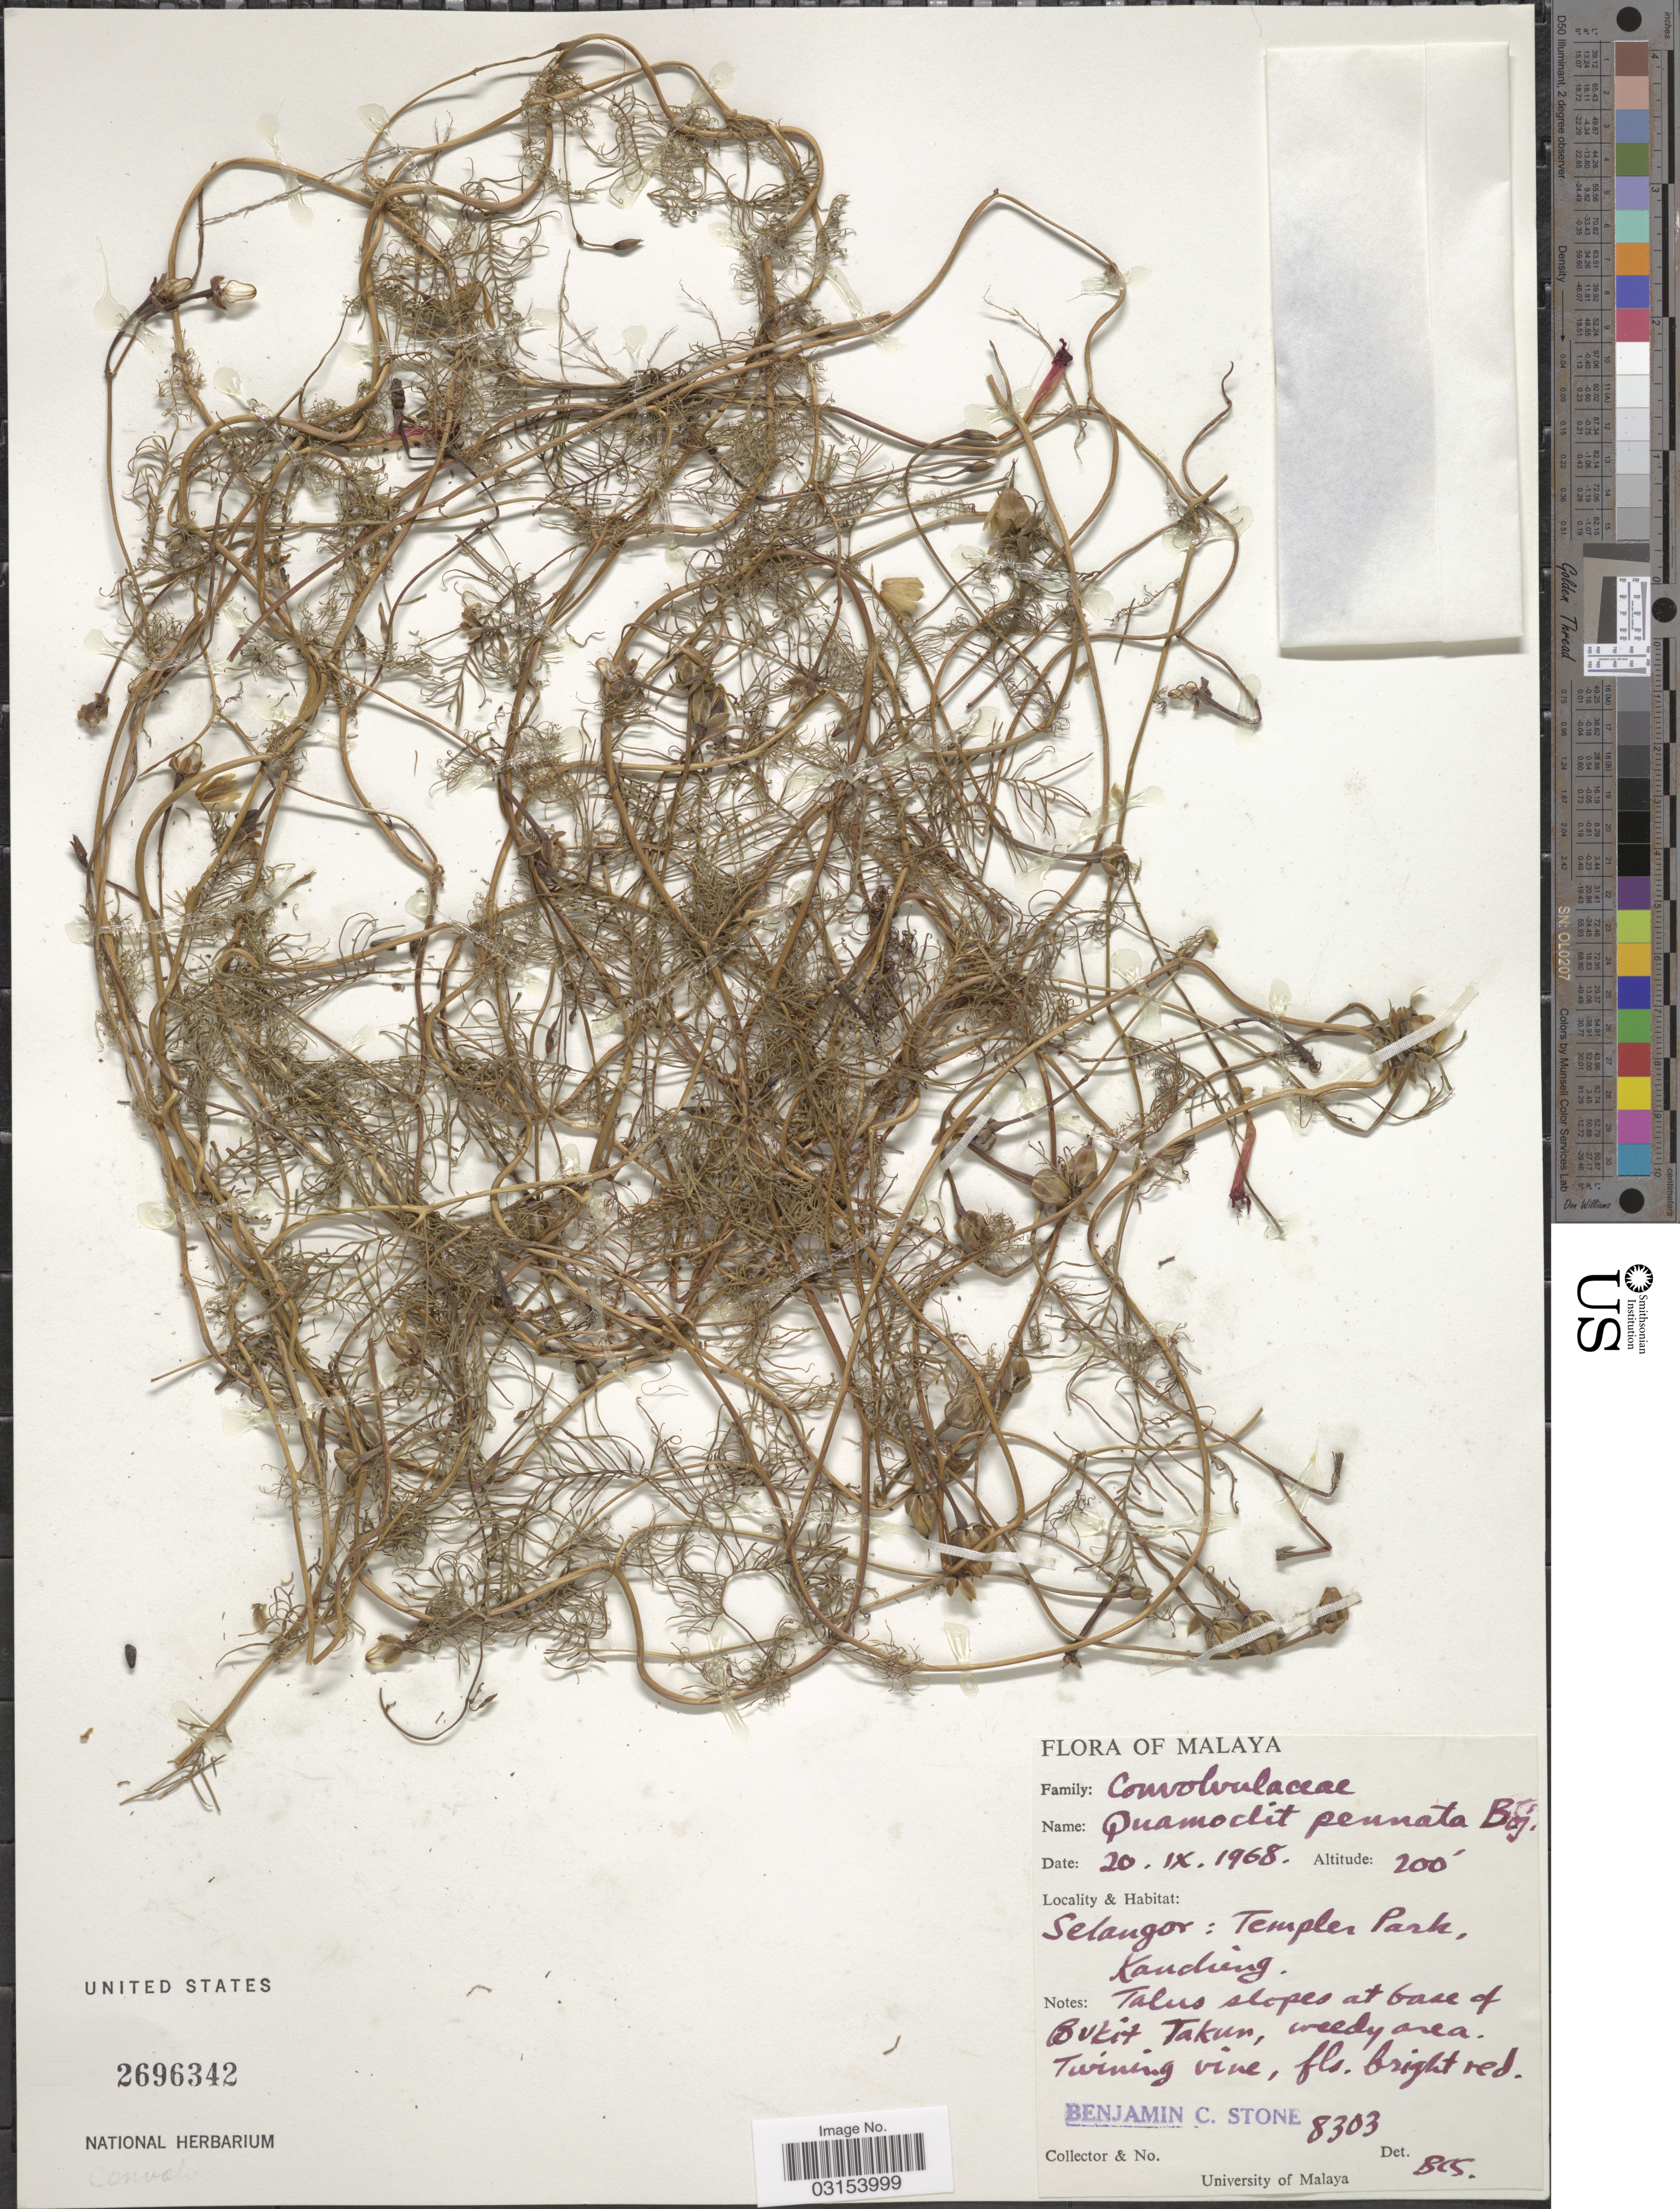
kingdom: Plantae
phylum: Tracheophyta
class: Magnoliopsida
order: Solanales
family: Convolvulaceae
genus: Ipomoea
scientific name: Ipomoea quamoclit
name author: L.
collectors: B. C. Stone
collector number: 8303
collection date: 1968-09-20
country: Malaysia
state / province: Selangor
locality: Malaya. Templer Park, Kandieng [interpreted].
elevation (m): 61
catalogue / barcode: US 2696342